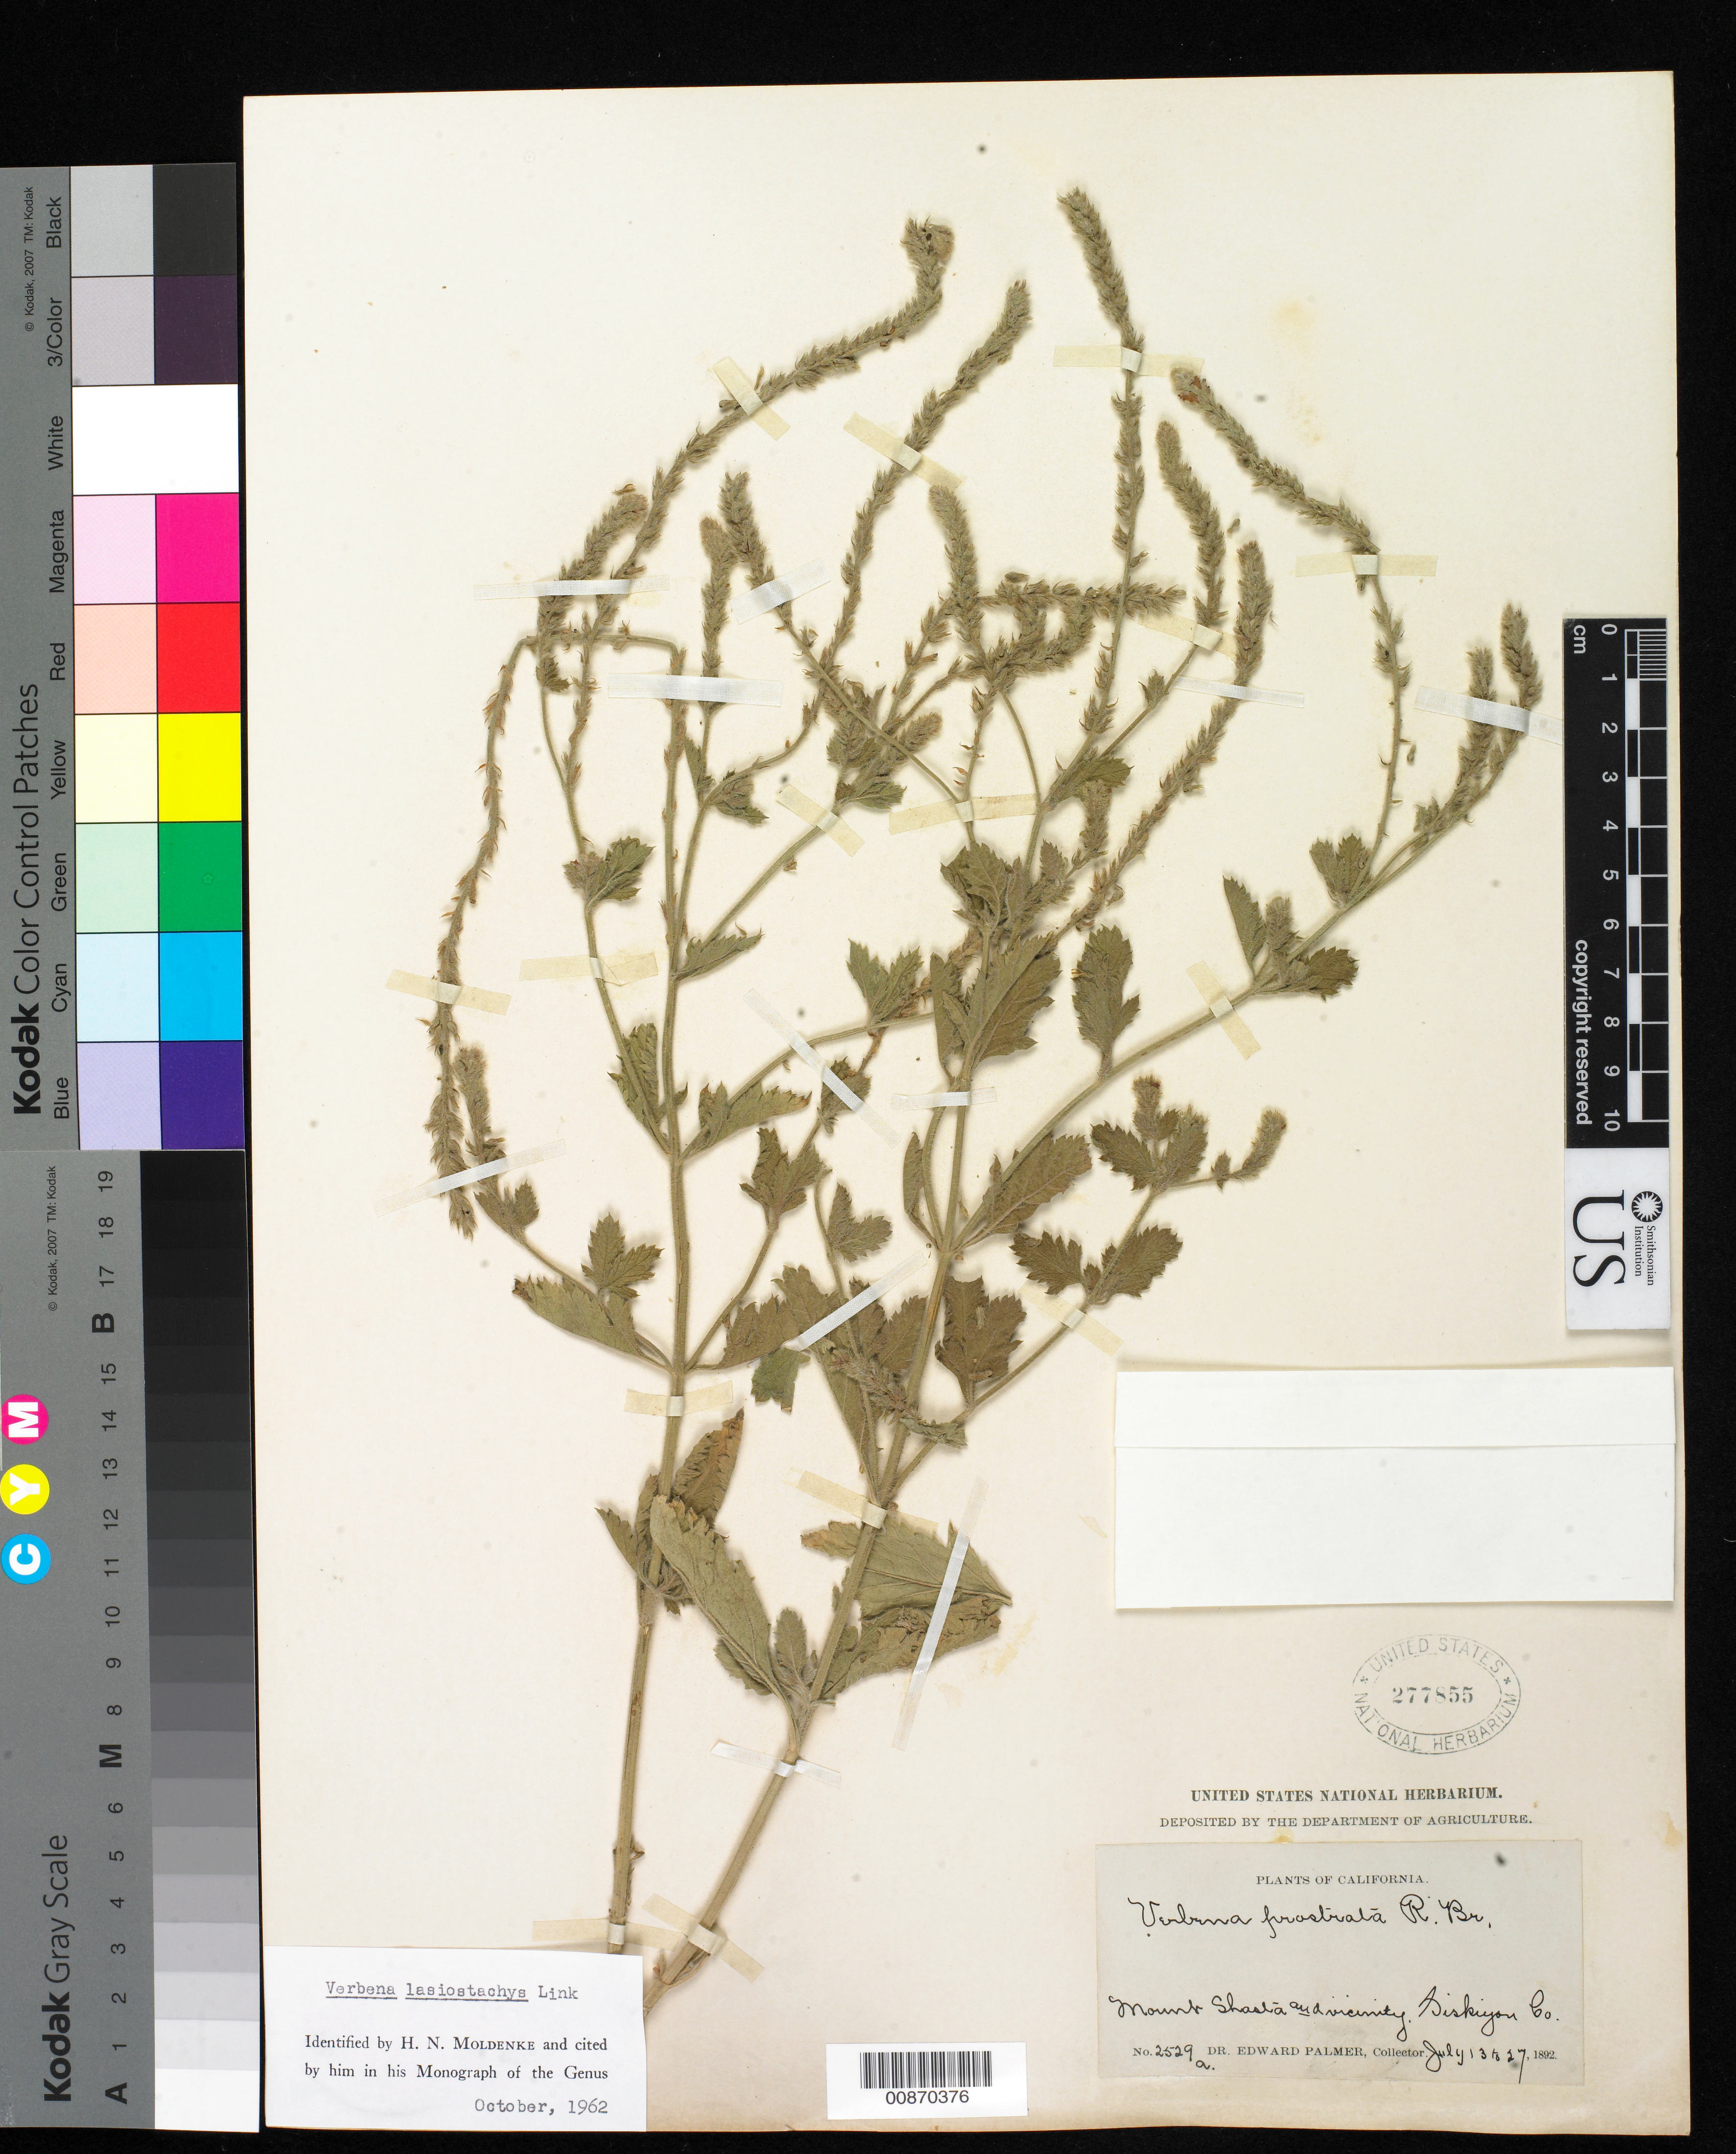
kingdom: Plantae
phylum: Tracheophyta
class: Magnoliopsida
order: Lamiales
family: Verbenaceae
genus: Verbena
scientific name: Verbena lasiostachys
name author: Link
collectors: E. Palmer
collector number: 2529 a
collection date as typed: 13 Jul 1892 to 27 Jul 1892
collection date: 1892-07-13/1892-07-27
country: United States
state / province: California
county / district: Siskiyou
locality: Mount Shasta and vicinity, Siskiyou County, California.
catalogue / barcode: US 277855